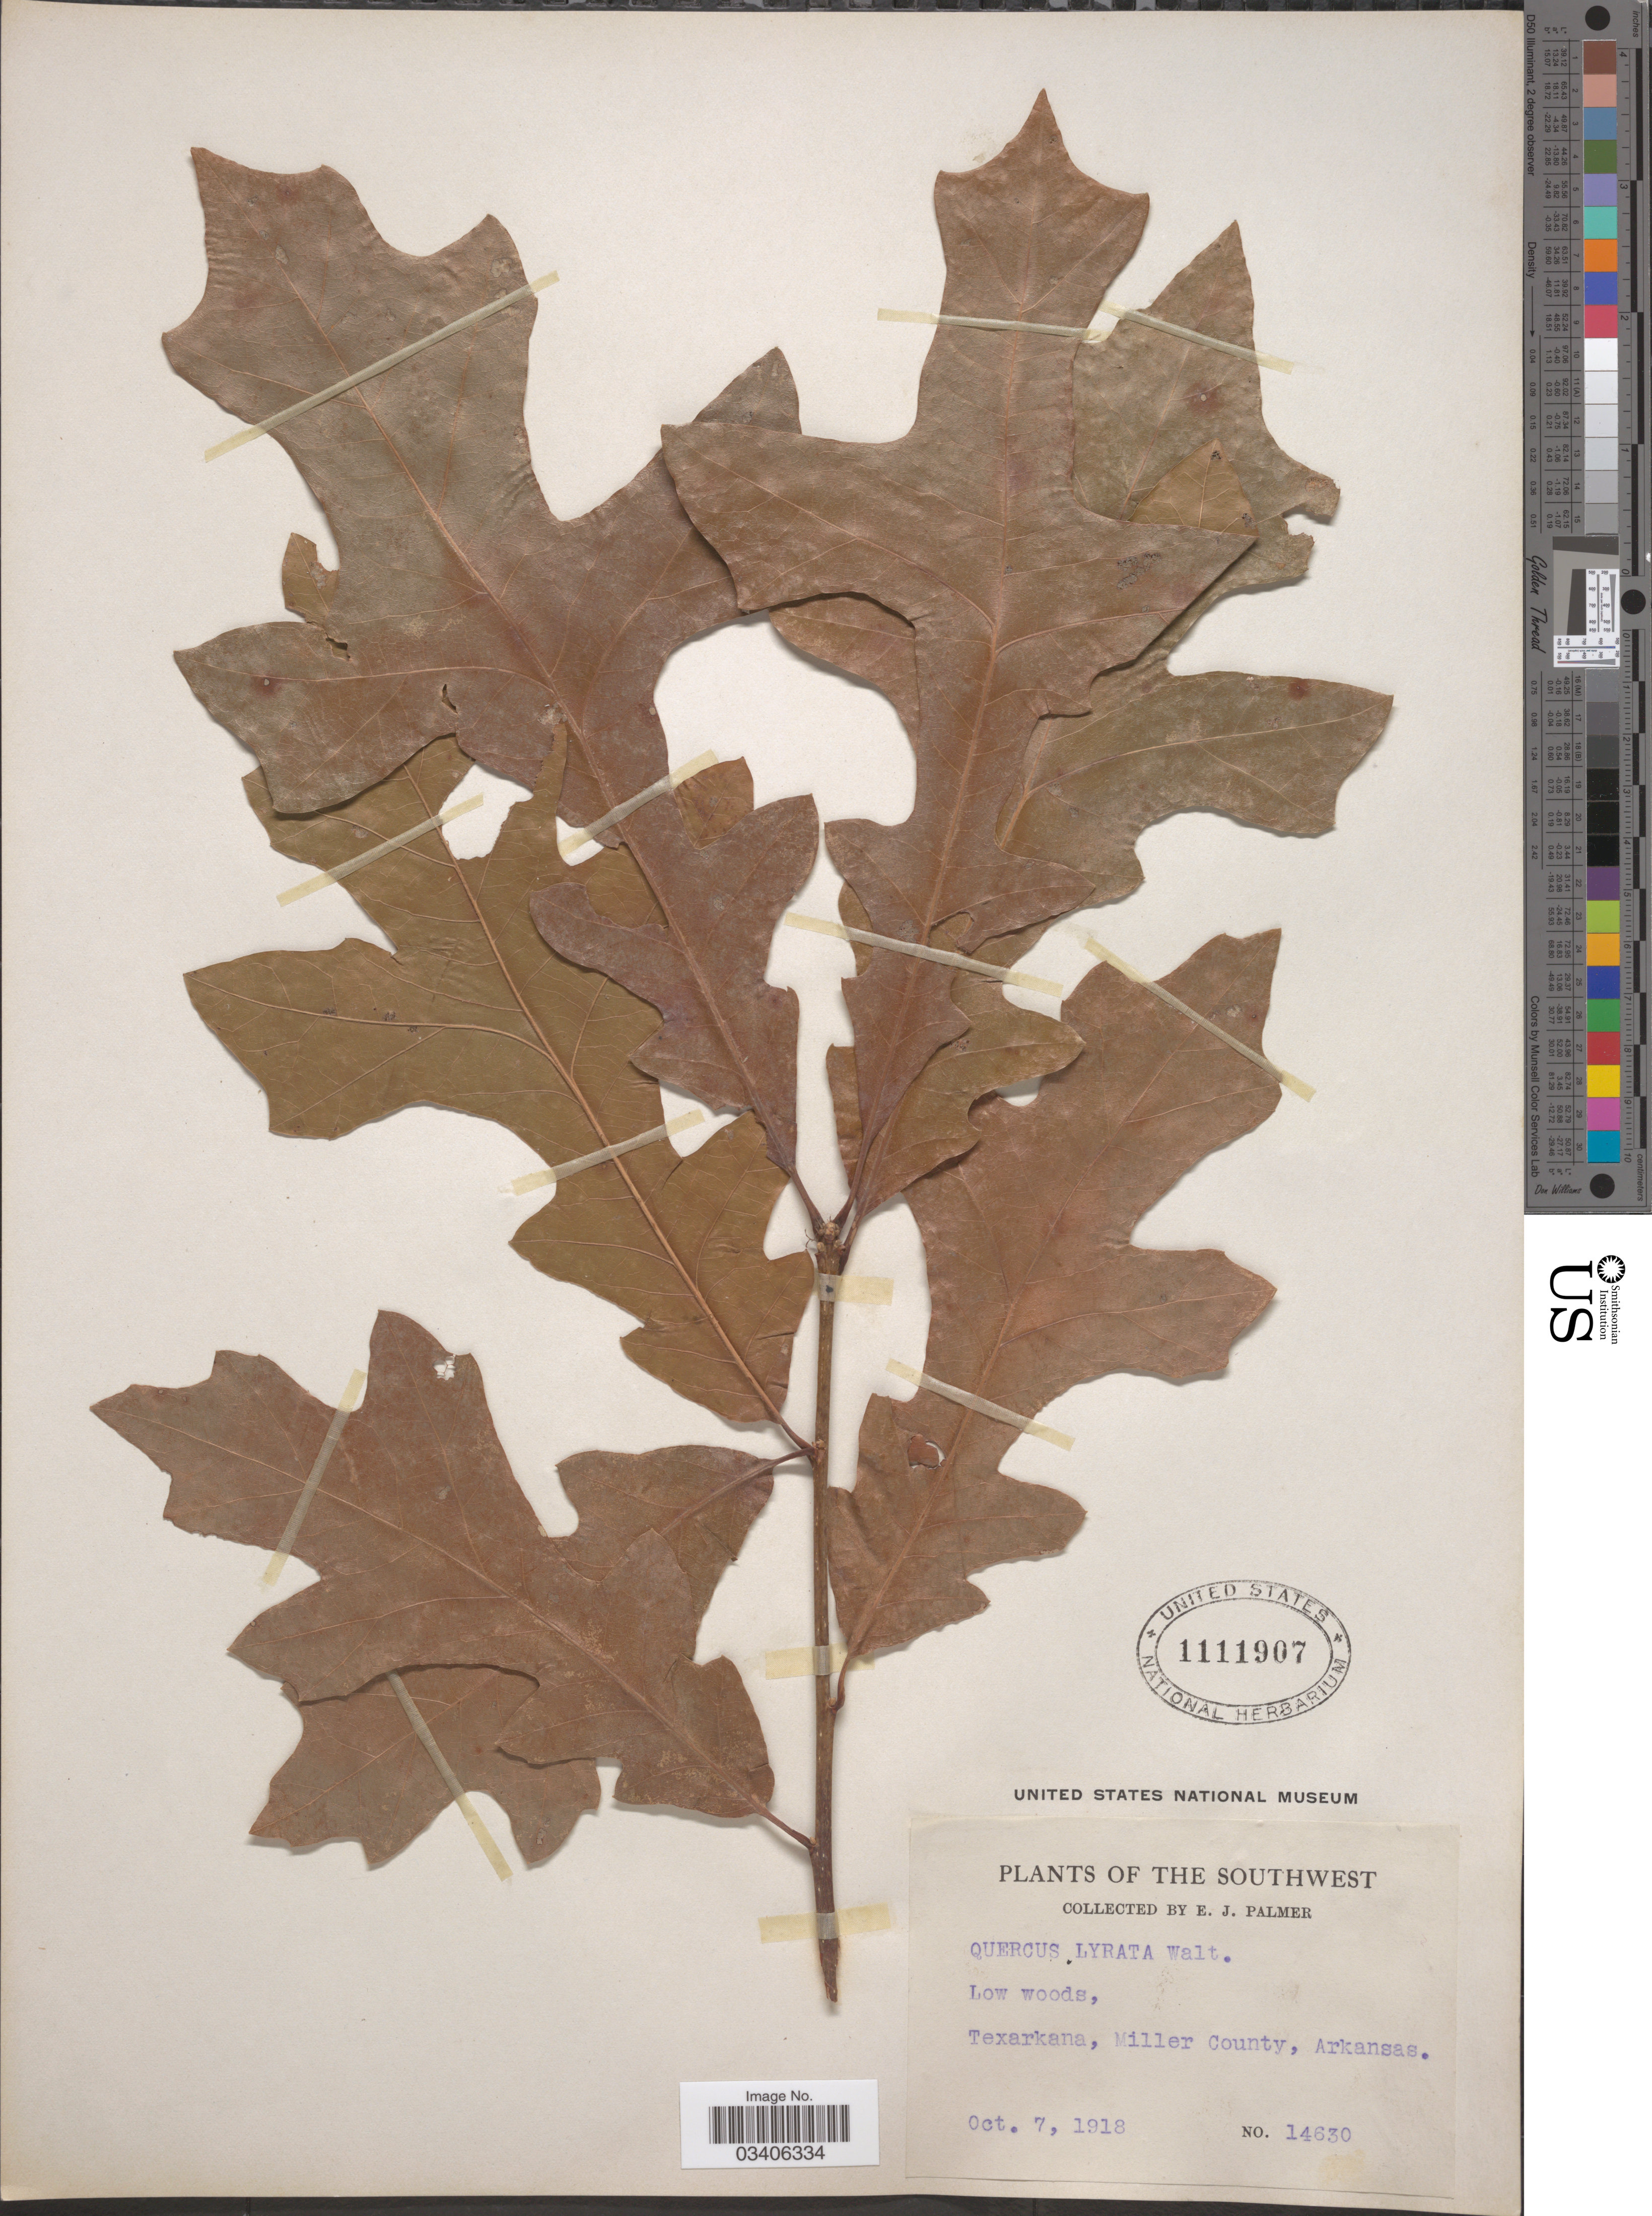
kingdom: Plantae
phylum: Tracheophyta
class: Magnoliopsida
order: Fagales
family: Fagaceae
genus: Quercus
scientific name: Quercus lyrata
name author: Walter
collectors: E. J. Palmer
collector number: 14630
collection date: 1918-10-07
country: United States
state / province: Arkansas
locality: The Southwest. Texarkana, Miller County.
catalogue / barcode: US 1111907